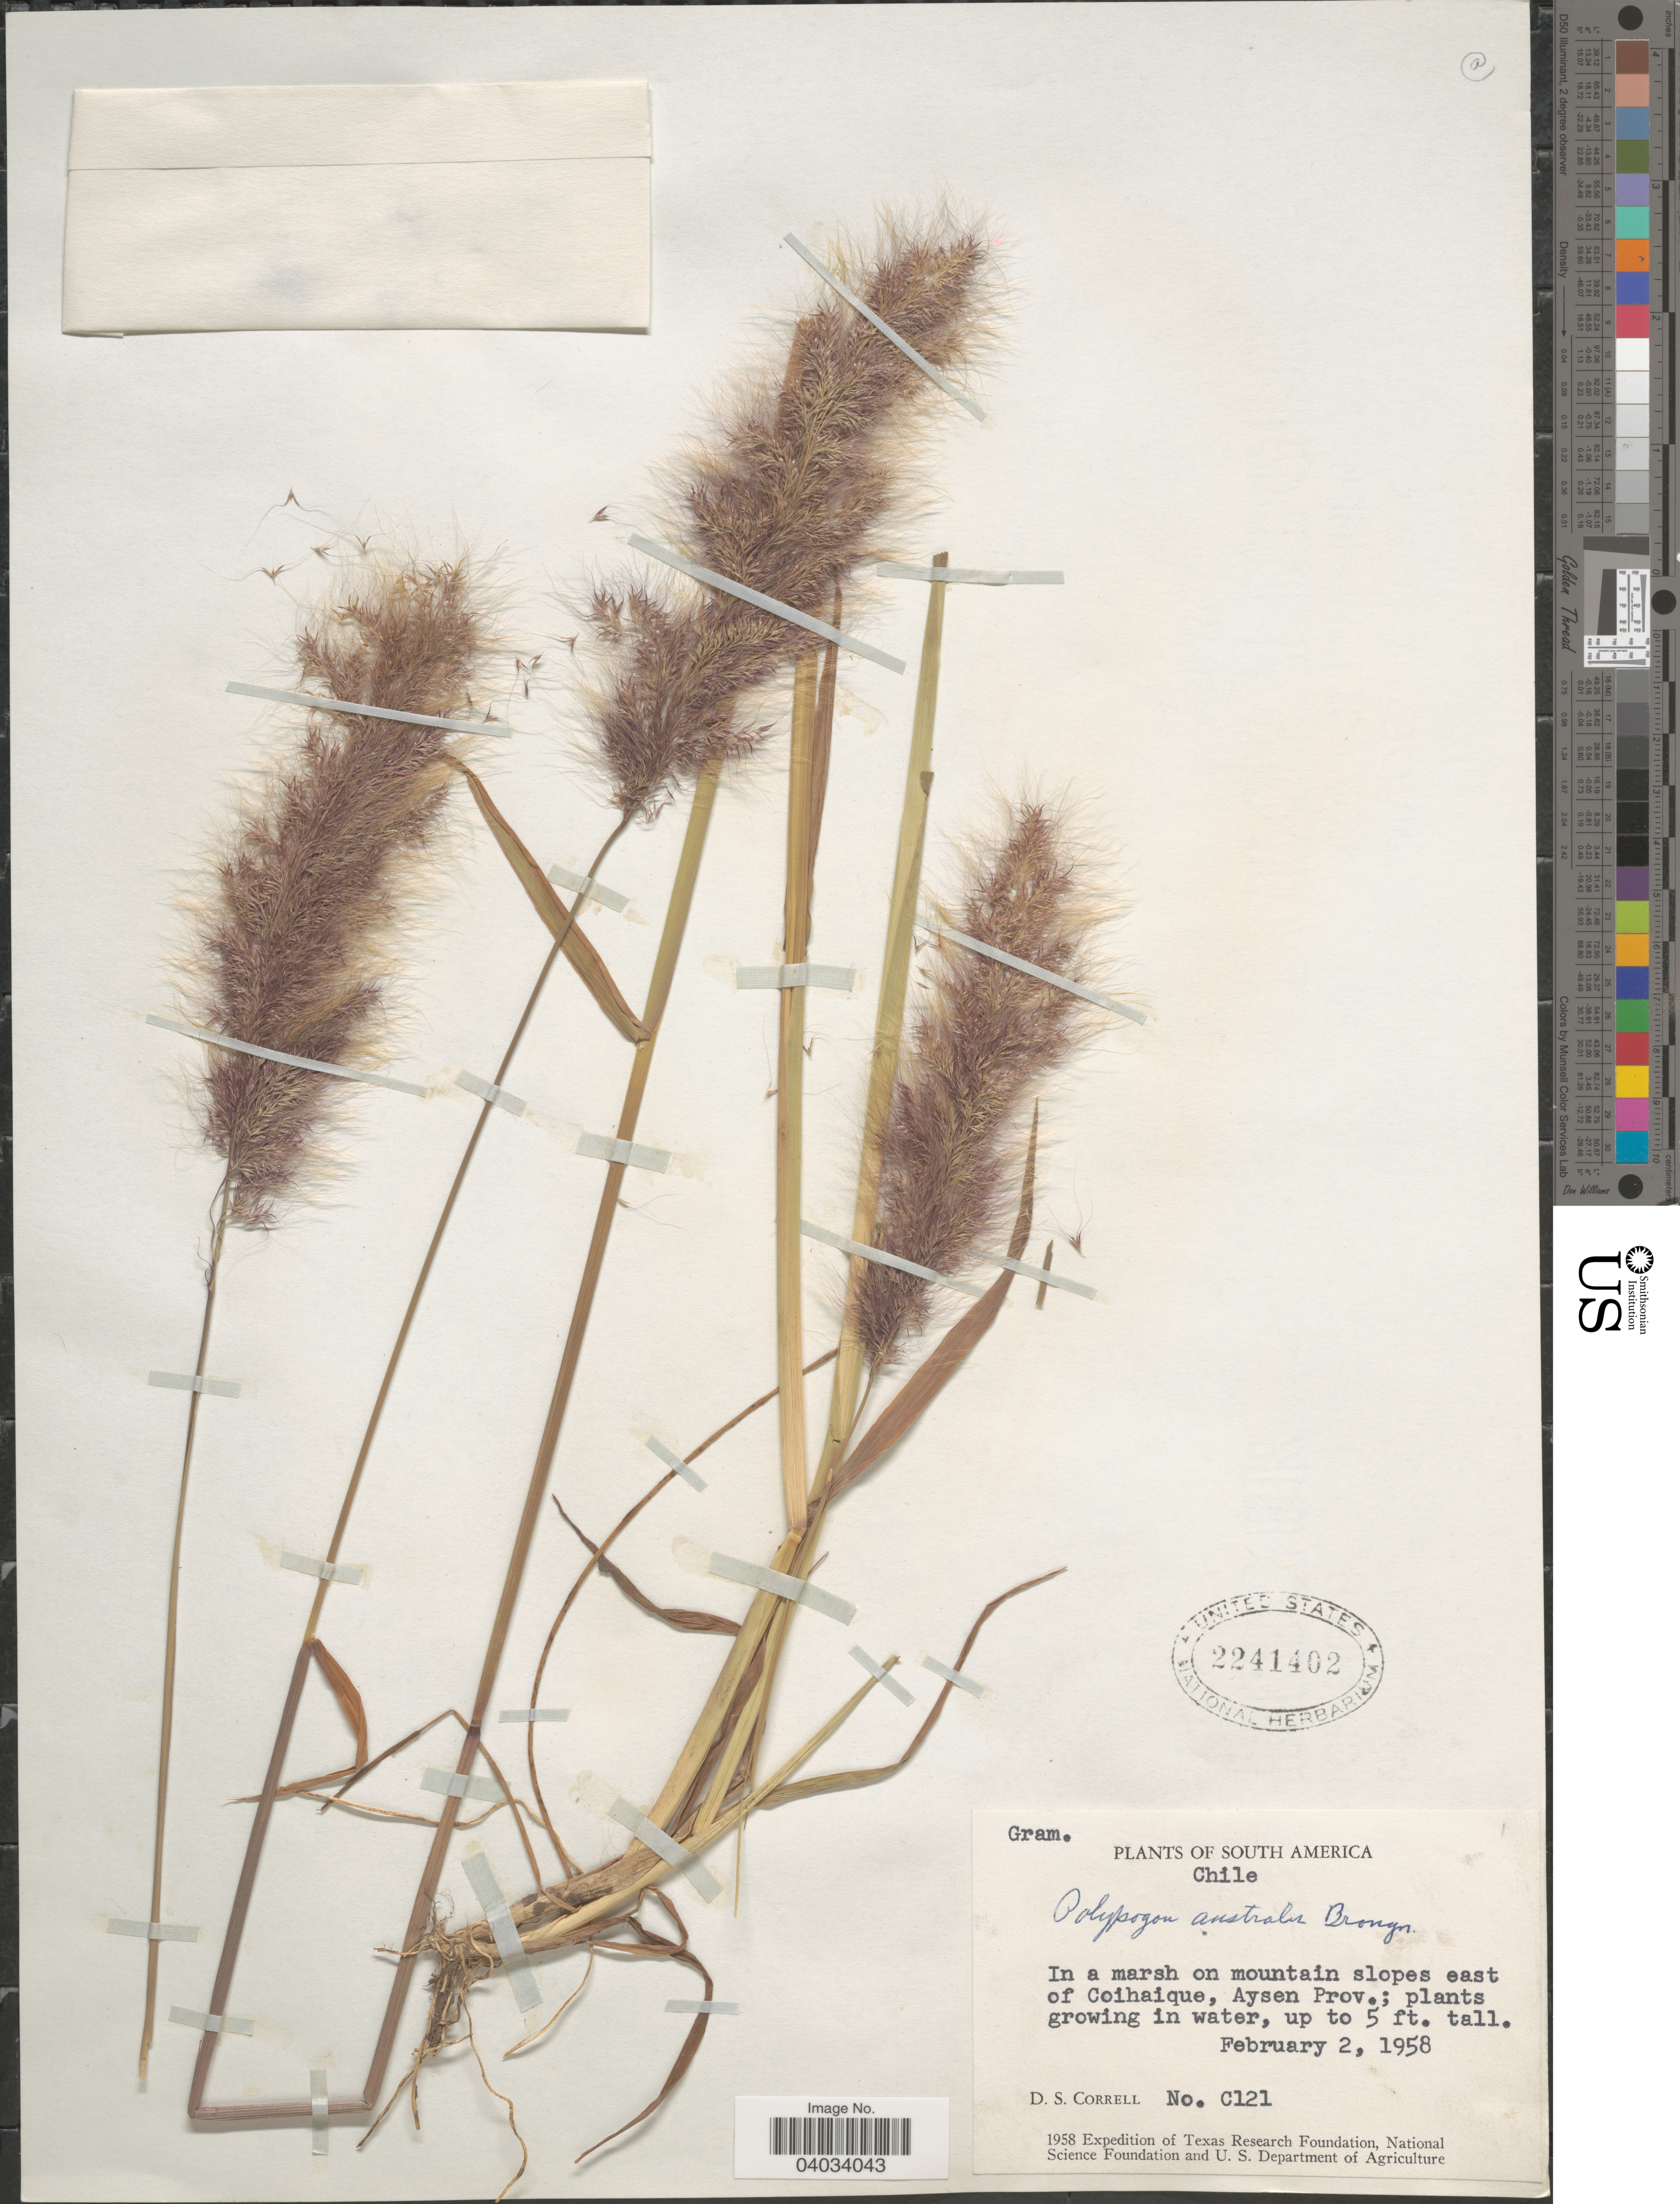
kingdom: Plantae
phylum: Tracheophyta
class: Liliopsida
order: Poales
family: Poaceae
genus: Polypogon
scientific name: Polypogon australis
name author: Brongn.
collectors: D. S. Correll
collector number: C121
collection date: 1958-02-02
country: Chile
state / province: Aisén (XI)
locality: On mountain slopes east of Coihaique, Aysen Prov.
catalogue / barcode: US 2241402